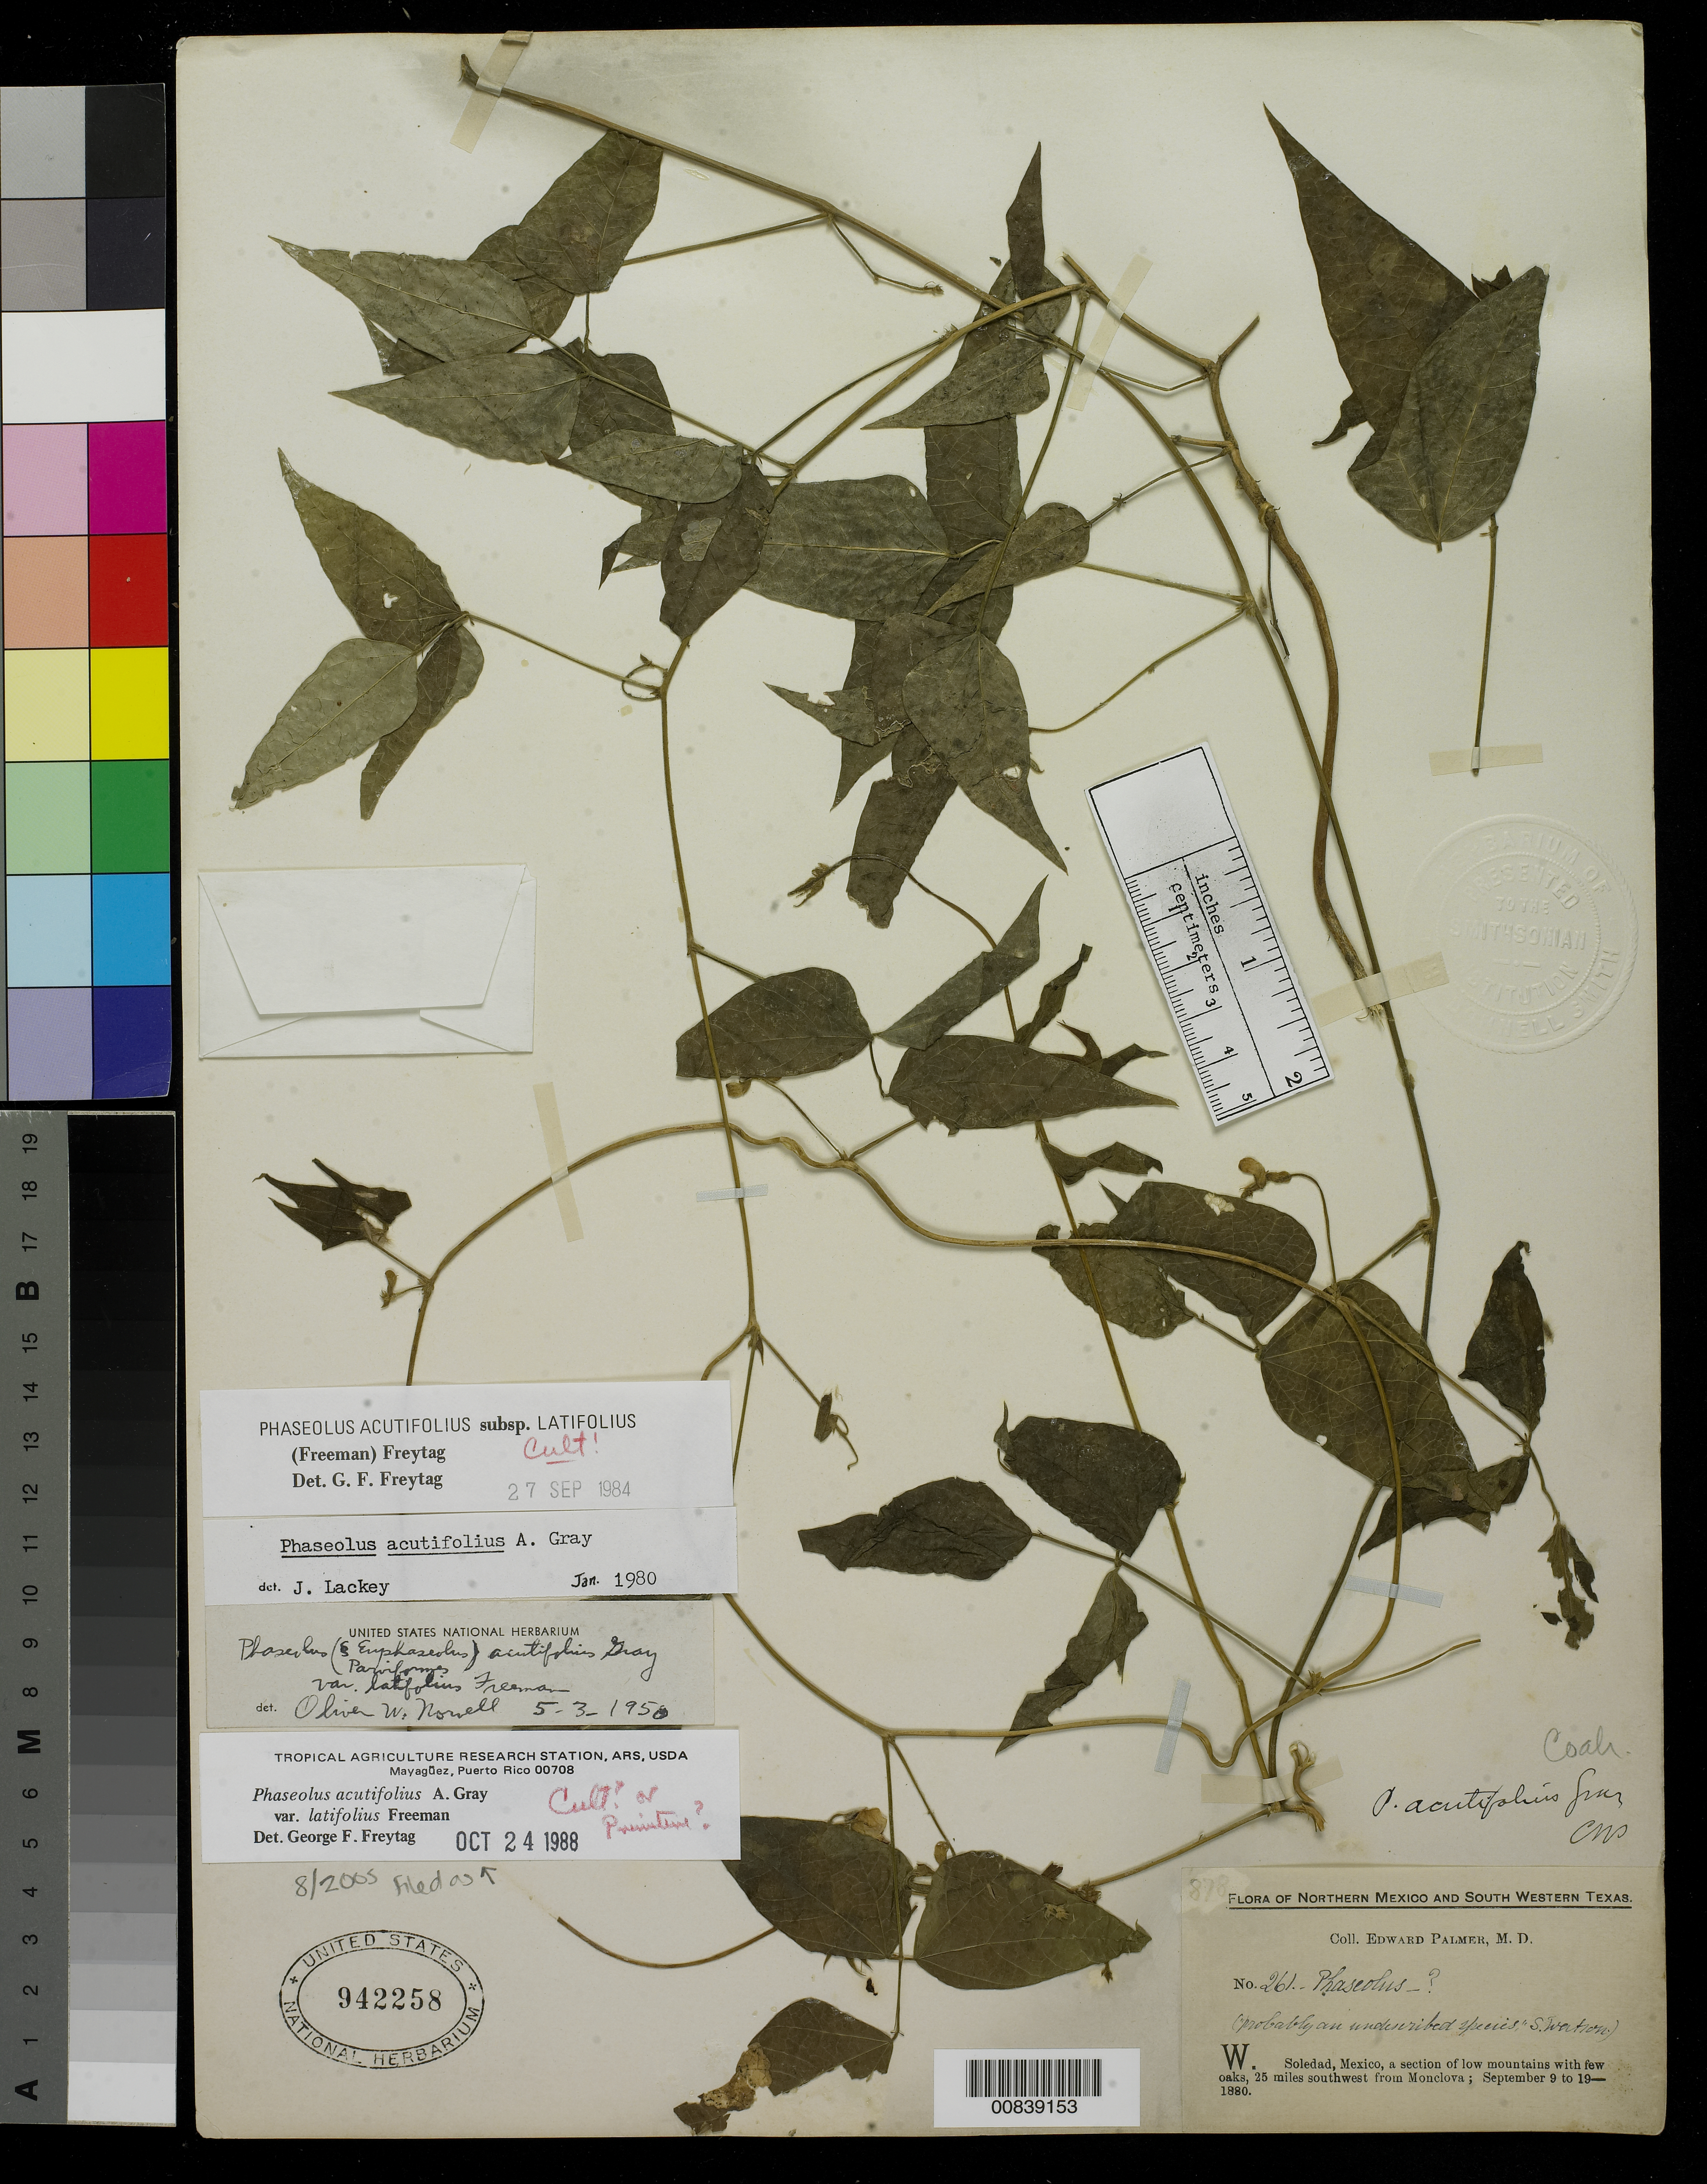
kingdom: Plantae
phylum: Tracheophyta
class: Magnoliopsida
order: Fabales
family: Fabaceae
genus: Phaseolus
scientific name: Phaseolus acutifolius var. latifolius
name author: G. F. Freeman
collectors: E. Palmer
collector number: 261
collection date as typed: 09 Sep 1880 to 19 Sep 1880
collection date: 1880-09-09/1880-09-19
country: Mexico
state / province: Coahuila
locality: W. Soledad, 25 miles southwest of Monclova, Coahuila.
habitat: A section of low mountains with few oaks.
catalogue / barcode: US 942258